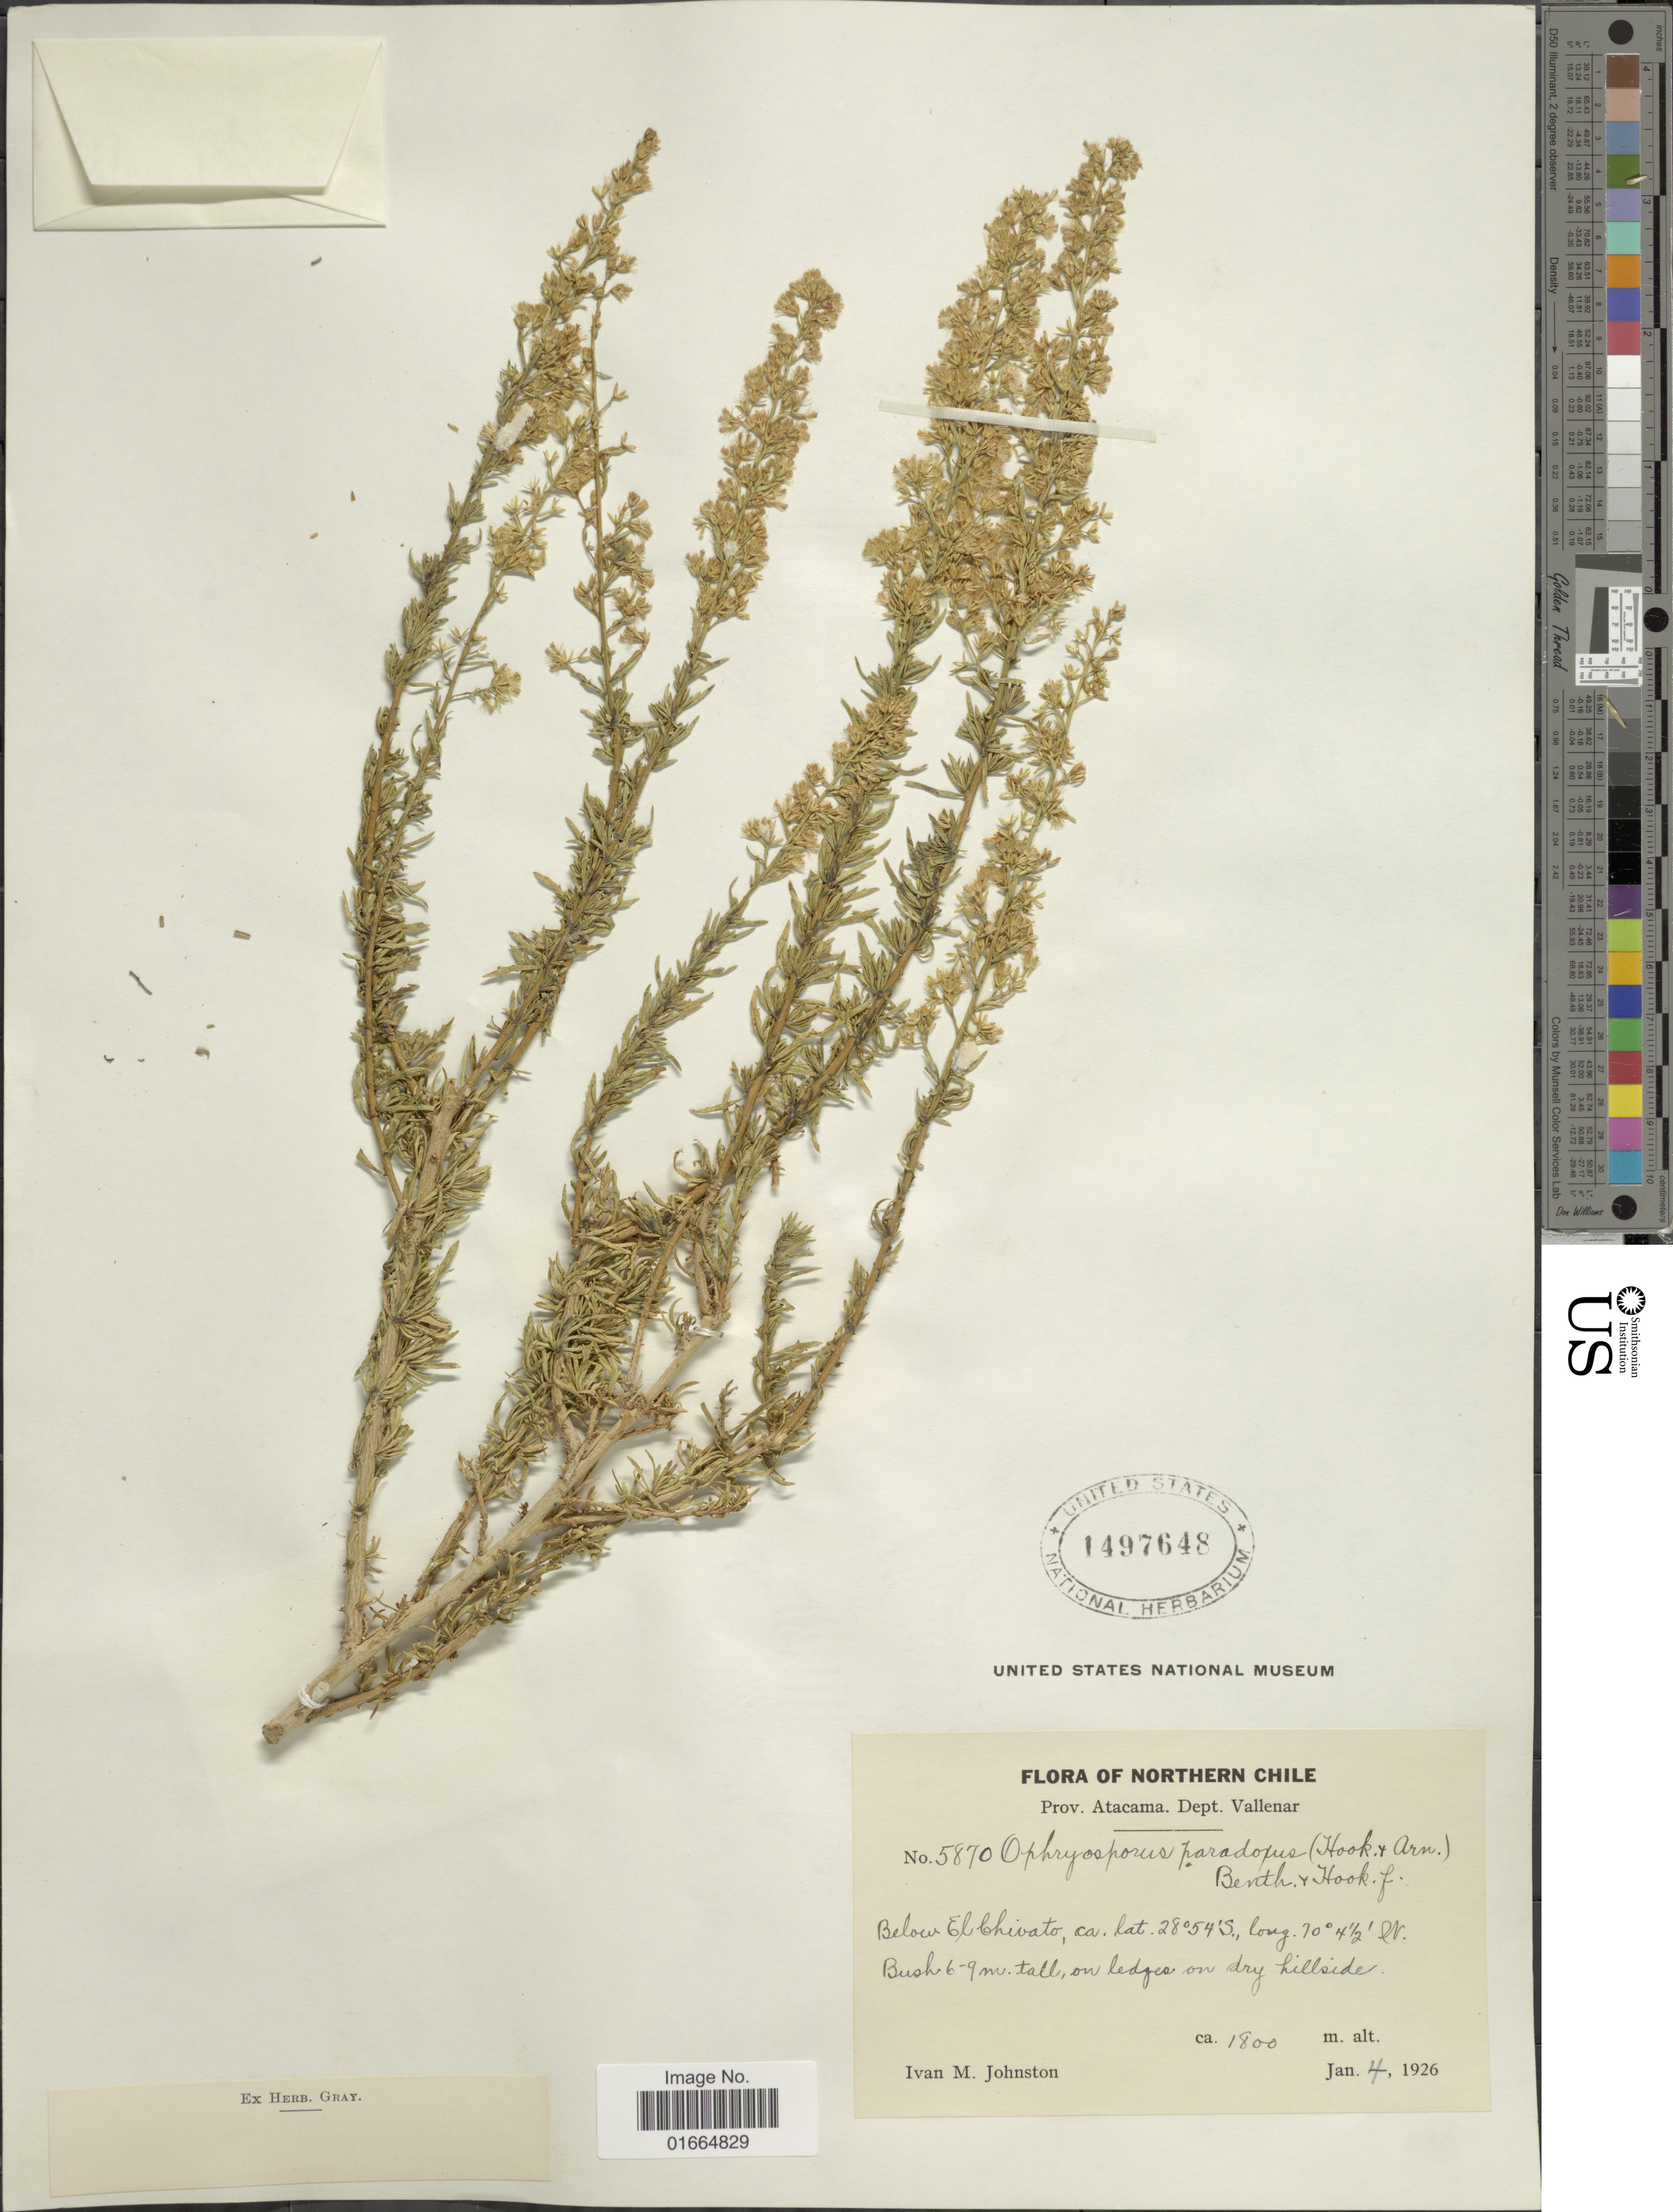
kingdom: Plantae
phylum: Tracheophyta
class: Magnoliopsida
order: Asterales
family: Asteraceae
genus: Ophryosporus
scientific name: Ophryosporus paradoxus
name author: (Hook. & Arn.) Benth. & Hook. f. ex B.D. Jacks.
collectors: I.M. Johnston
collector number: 5870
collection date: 1926-01-04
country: Chile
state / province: Atacama (III)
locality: Northern Chile. Prov. Atacama. Dept. Vallenar. Below El Chivato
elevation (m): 1800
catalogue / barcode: US 1497648